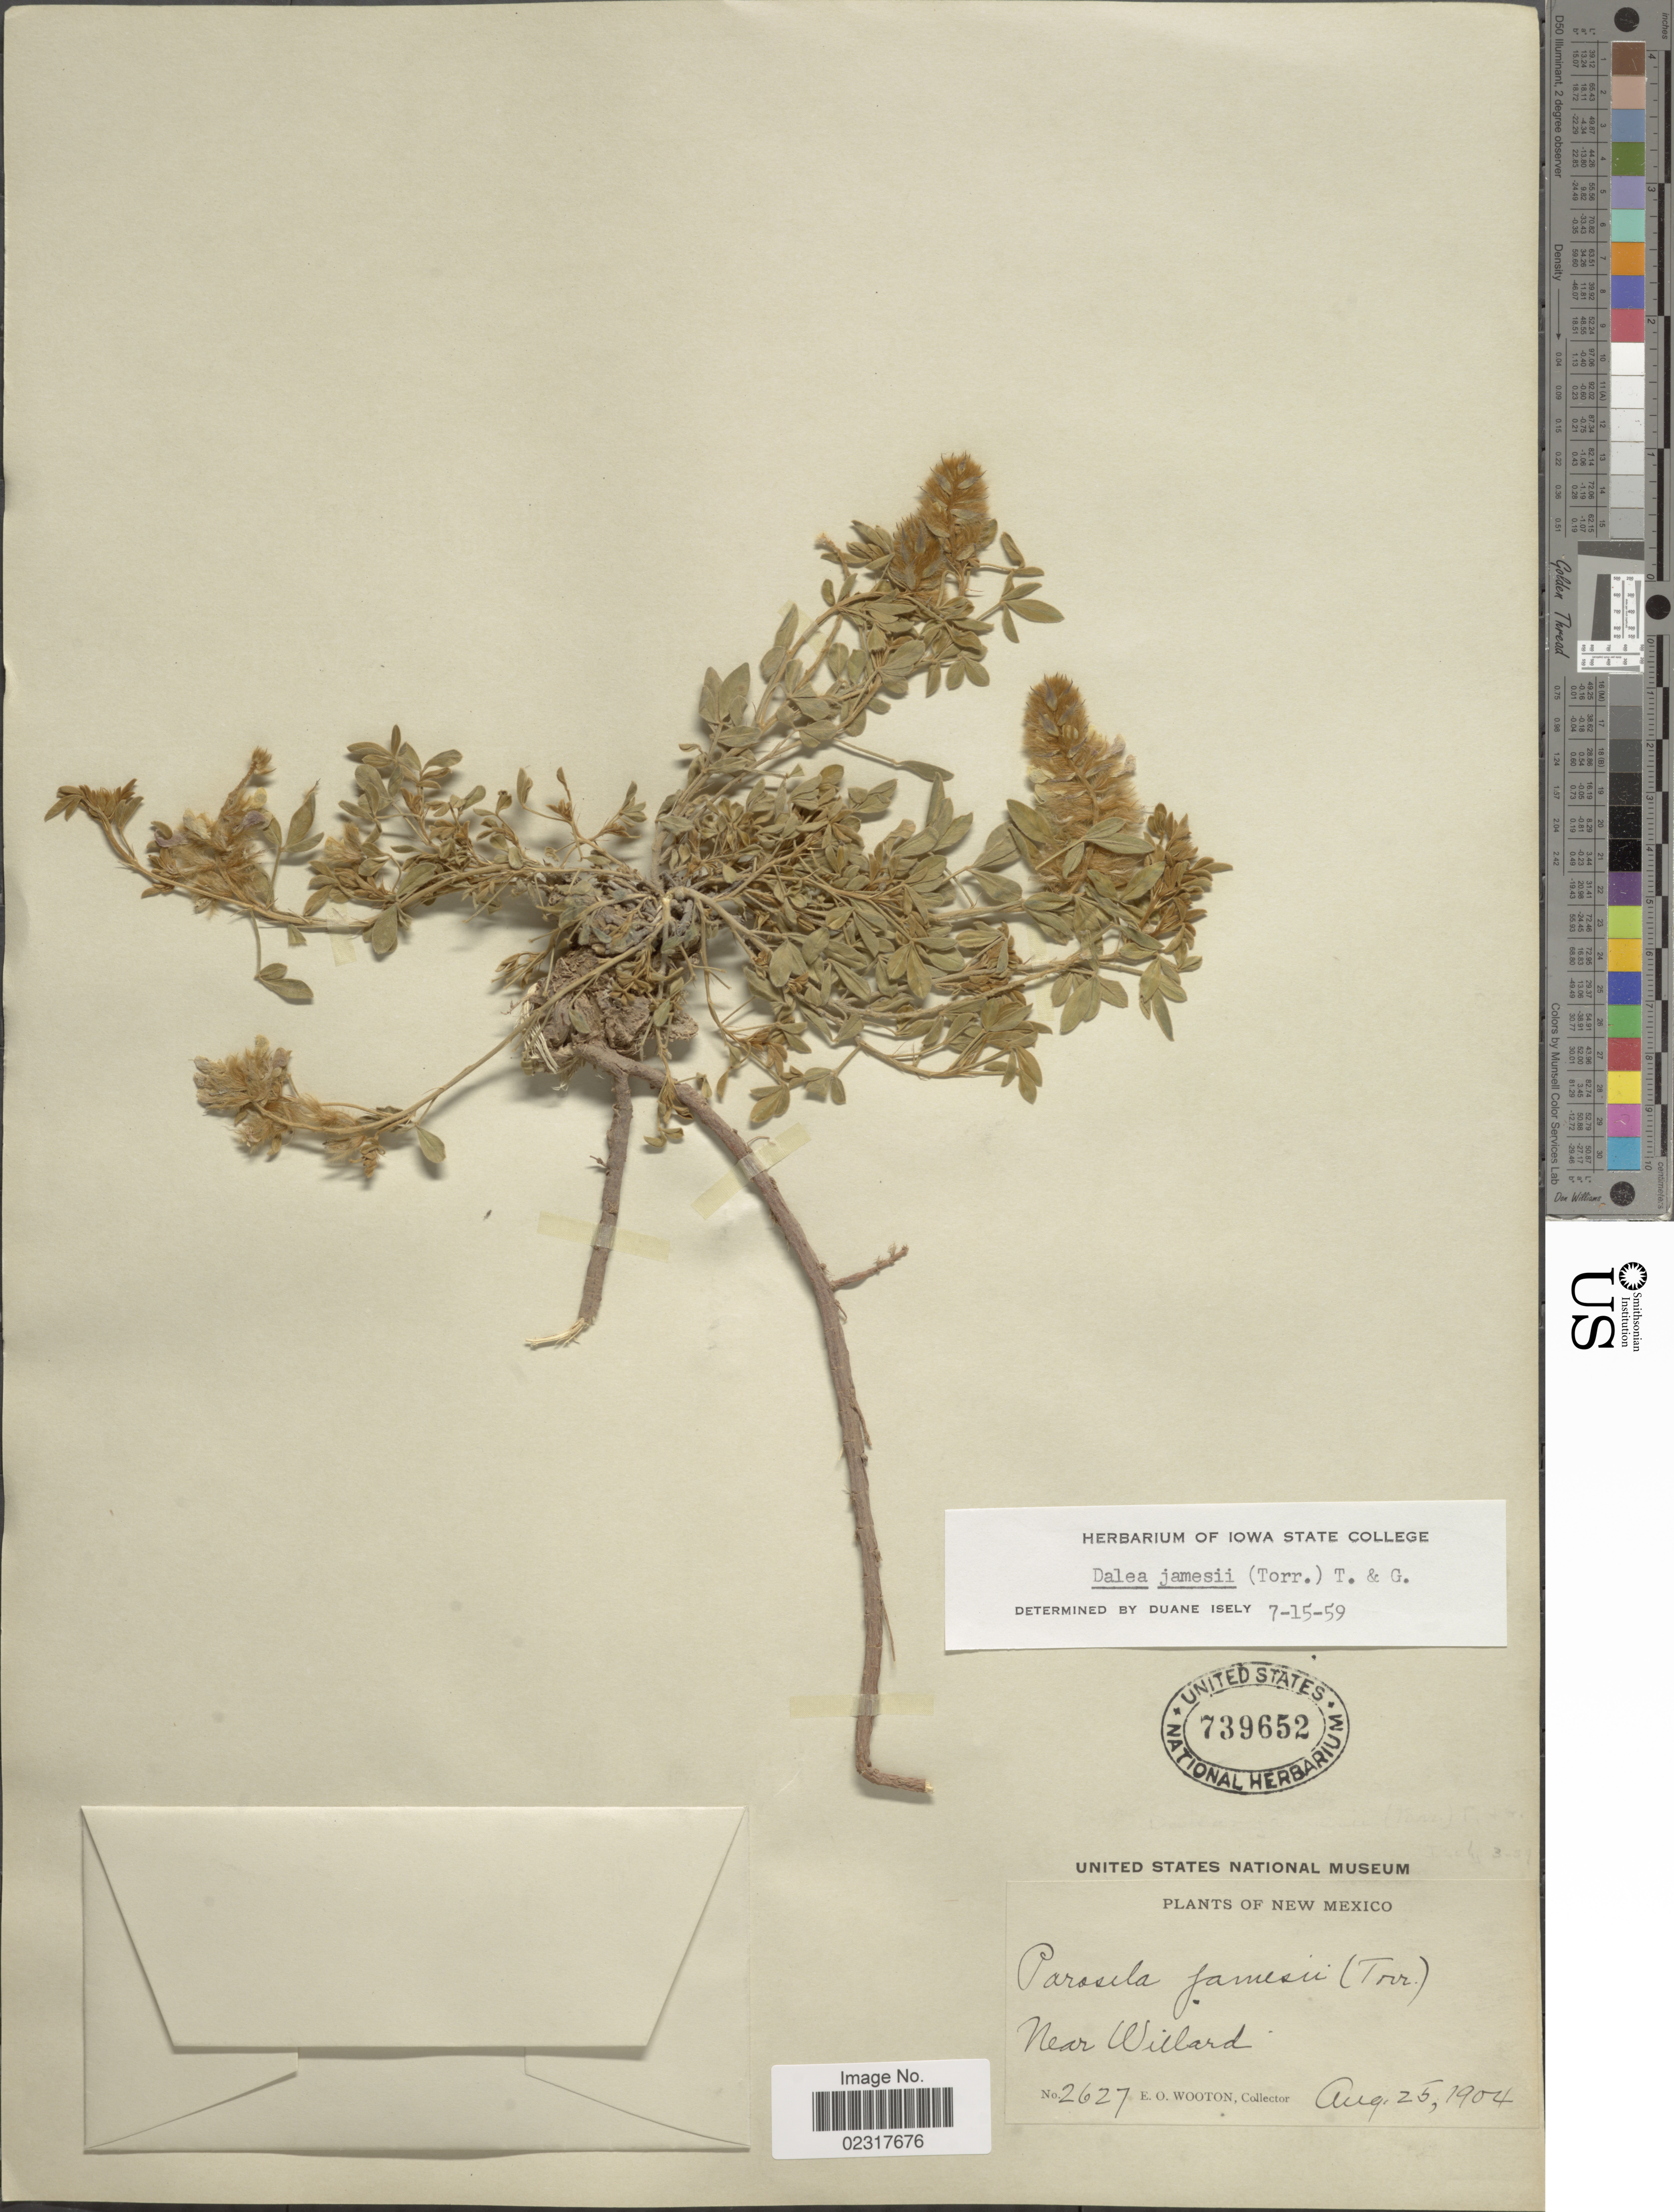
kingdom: Plantae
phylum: Tracheophyta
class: Magnoliopsida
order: Fabales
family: Fabaceae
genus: Dalea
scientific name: Dalea jamesii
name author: (Torr.) Torr. & A. Gray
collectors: E. O. Wooton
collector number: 2627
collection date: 1904-08-25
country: United States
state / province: New Mexico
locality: Near Willard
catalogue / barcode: US 739652